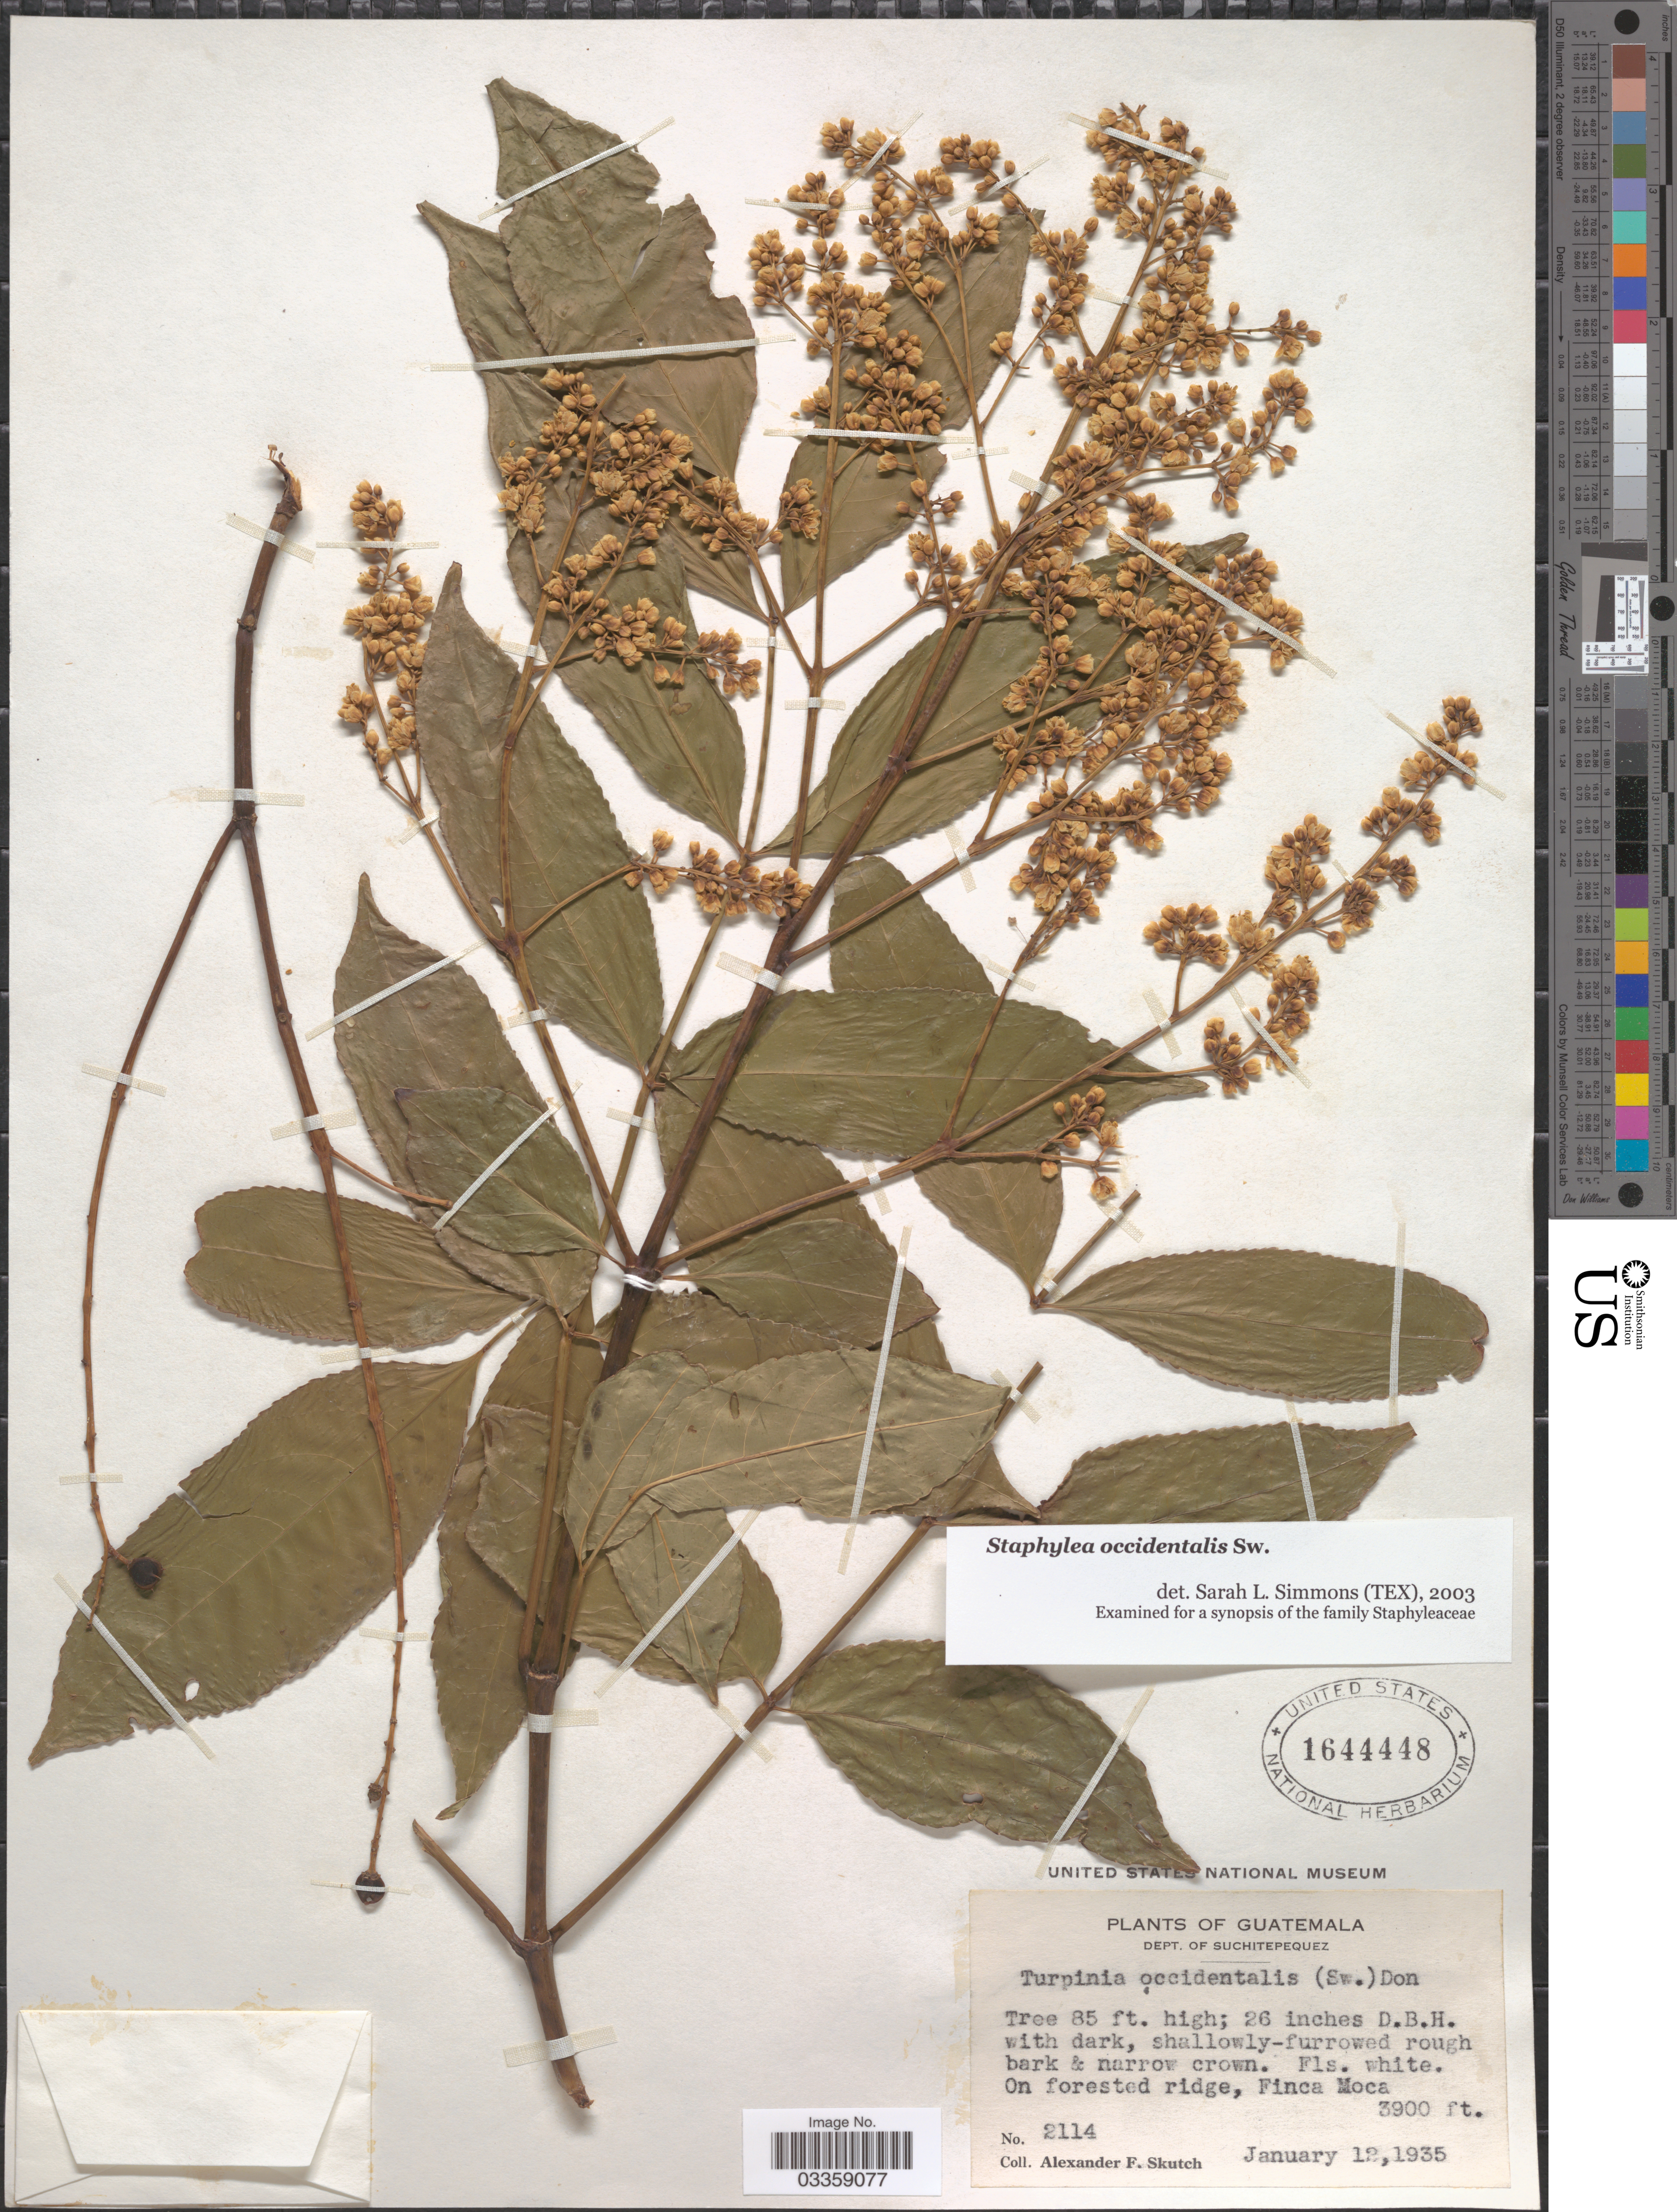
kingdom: Plantae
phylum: Tracheophyta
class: Magnoliopsida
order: Crossosomatales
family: Staphyleaceae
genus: Turpinia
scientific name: Turpinia occidentalis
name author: (Sw.) G. Don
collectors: A. F. Skutch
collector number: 2114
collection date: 1935-01-12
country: Guatemala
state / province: Suchitepéquez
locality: Dept. of Suchitepequez. On forested ridge, Finca Moca.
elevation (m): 1189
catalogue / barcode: US 1644448